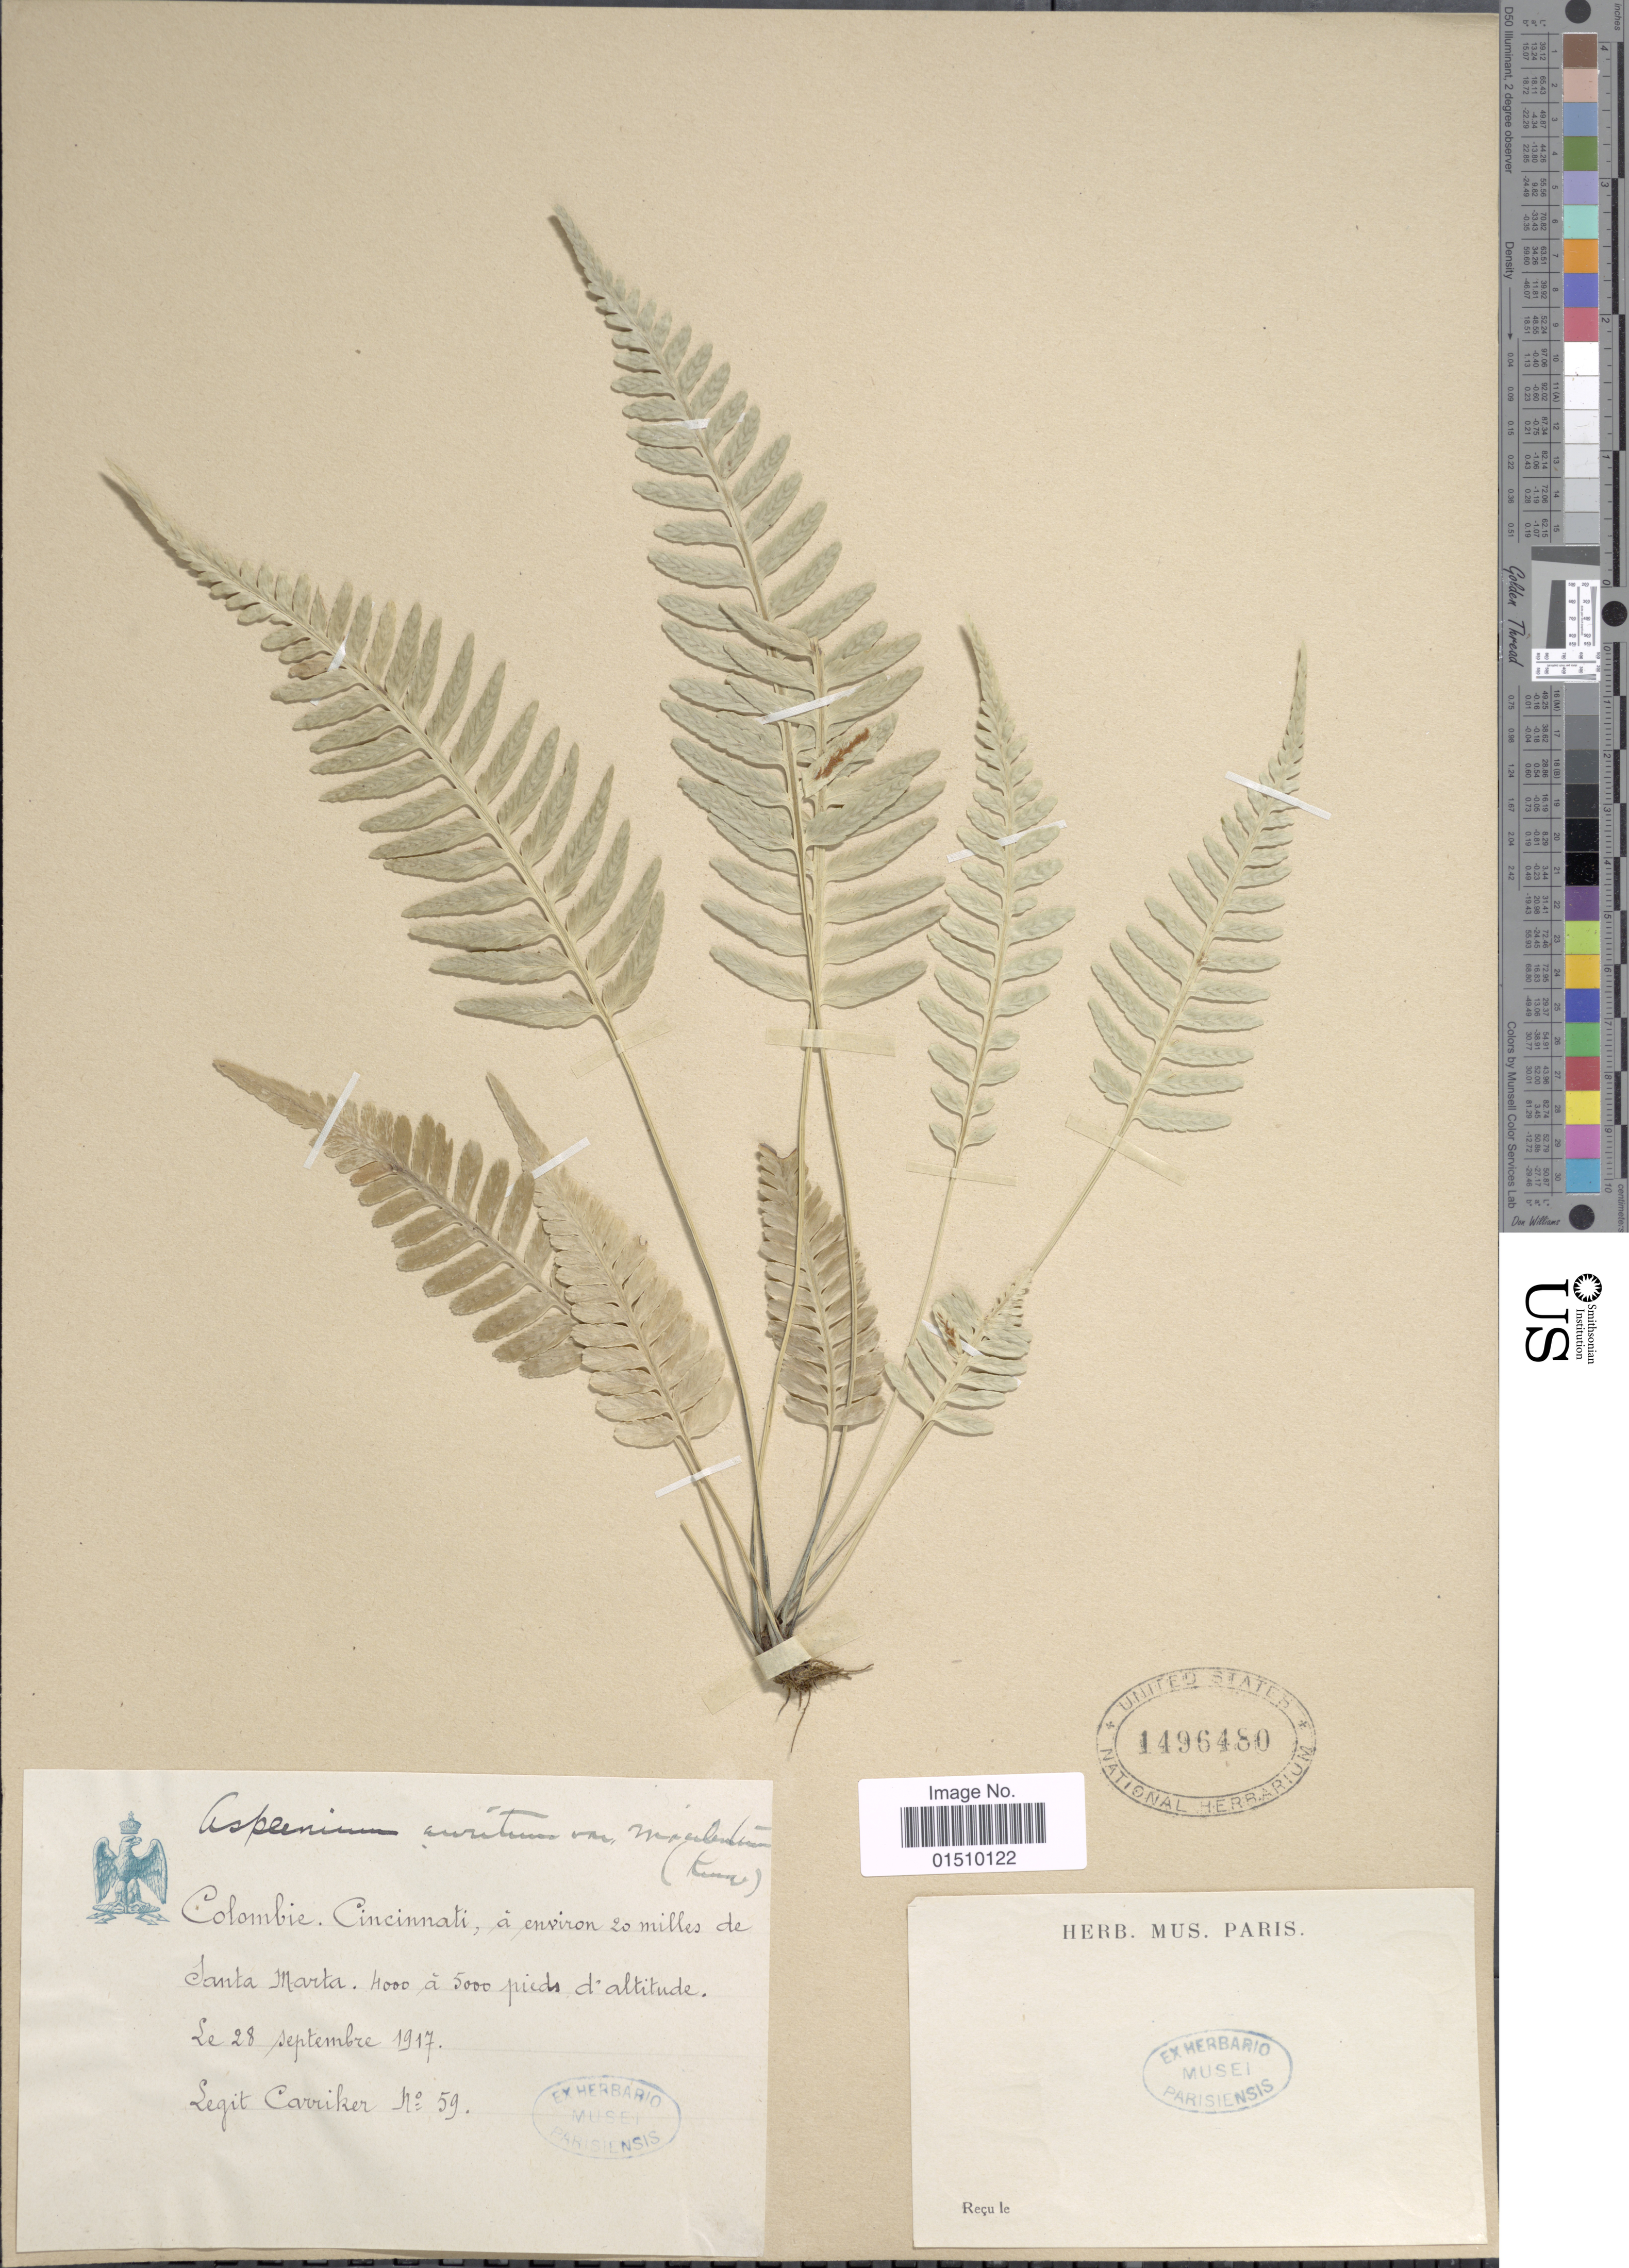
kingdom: Plantae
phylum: Tracheophyta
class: Polypodiopsida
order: Polypodiales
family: Aspleniaceae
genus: Asplenium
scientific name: Asplenium auritum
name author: Sw.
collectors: Carriker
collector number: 59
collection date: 1917-09-28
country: Colombia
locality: Colombie, Cincinmati, a environ 20 milles de Santa Marta.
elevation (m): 1219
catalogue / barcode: US 1496480